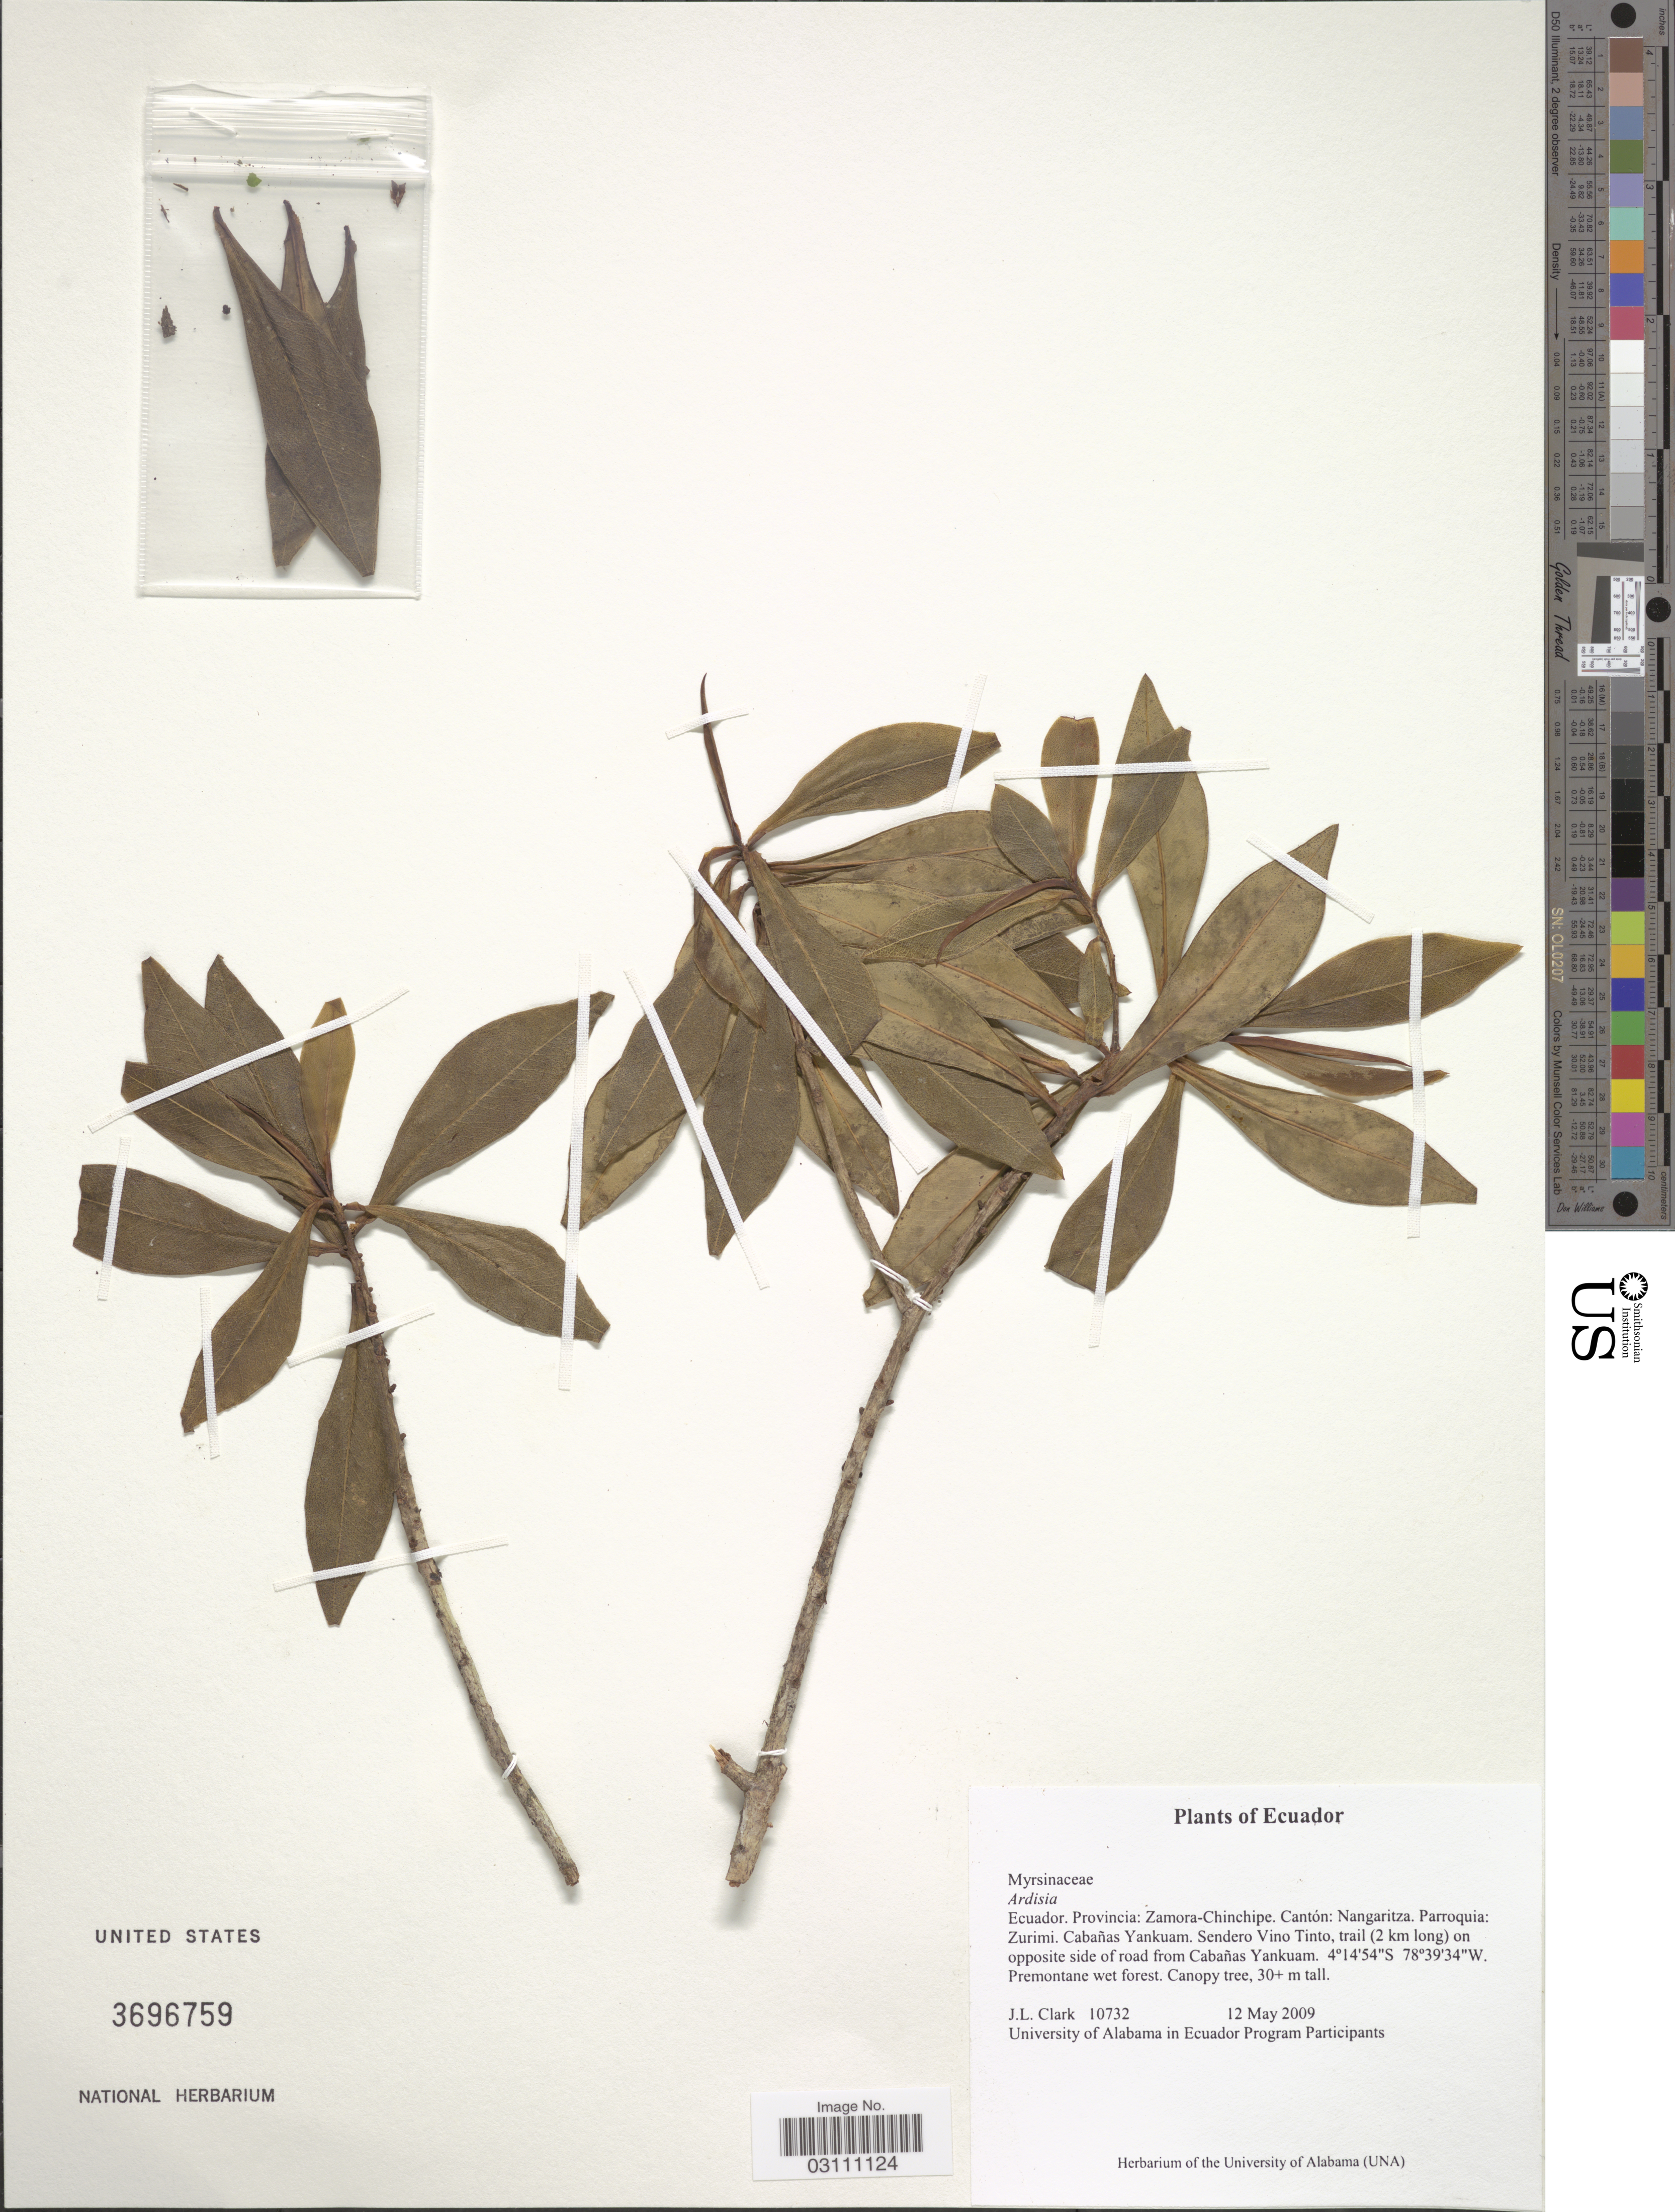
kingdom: Plantae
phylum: Tracheophyta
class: Magnoliopsida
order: Ericales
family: Primulaceae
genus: Ardisia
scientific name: Ardisia sp.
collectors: J. L. Clark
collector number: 10732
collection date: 2009-05-12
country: Ecuador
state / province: Zamora-Chinchipe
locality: Cantón: Nangaritza. Parroquia: Zurimi. Cabañas Yankuam. Sendero Vino Tinto, trail (2 km long) on opposite side of road from Cabañas Yankuam.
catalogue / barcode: US 3696759